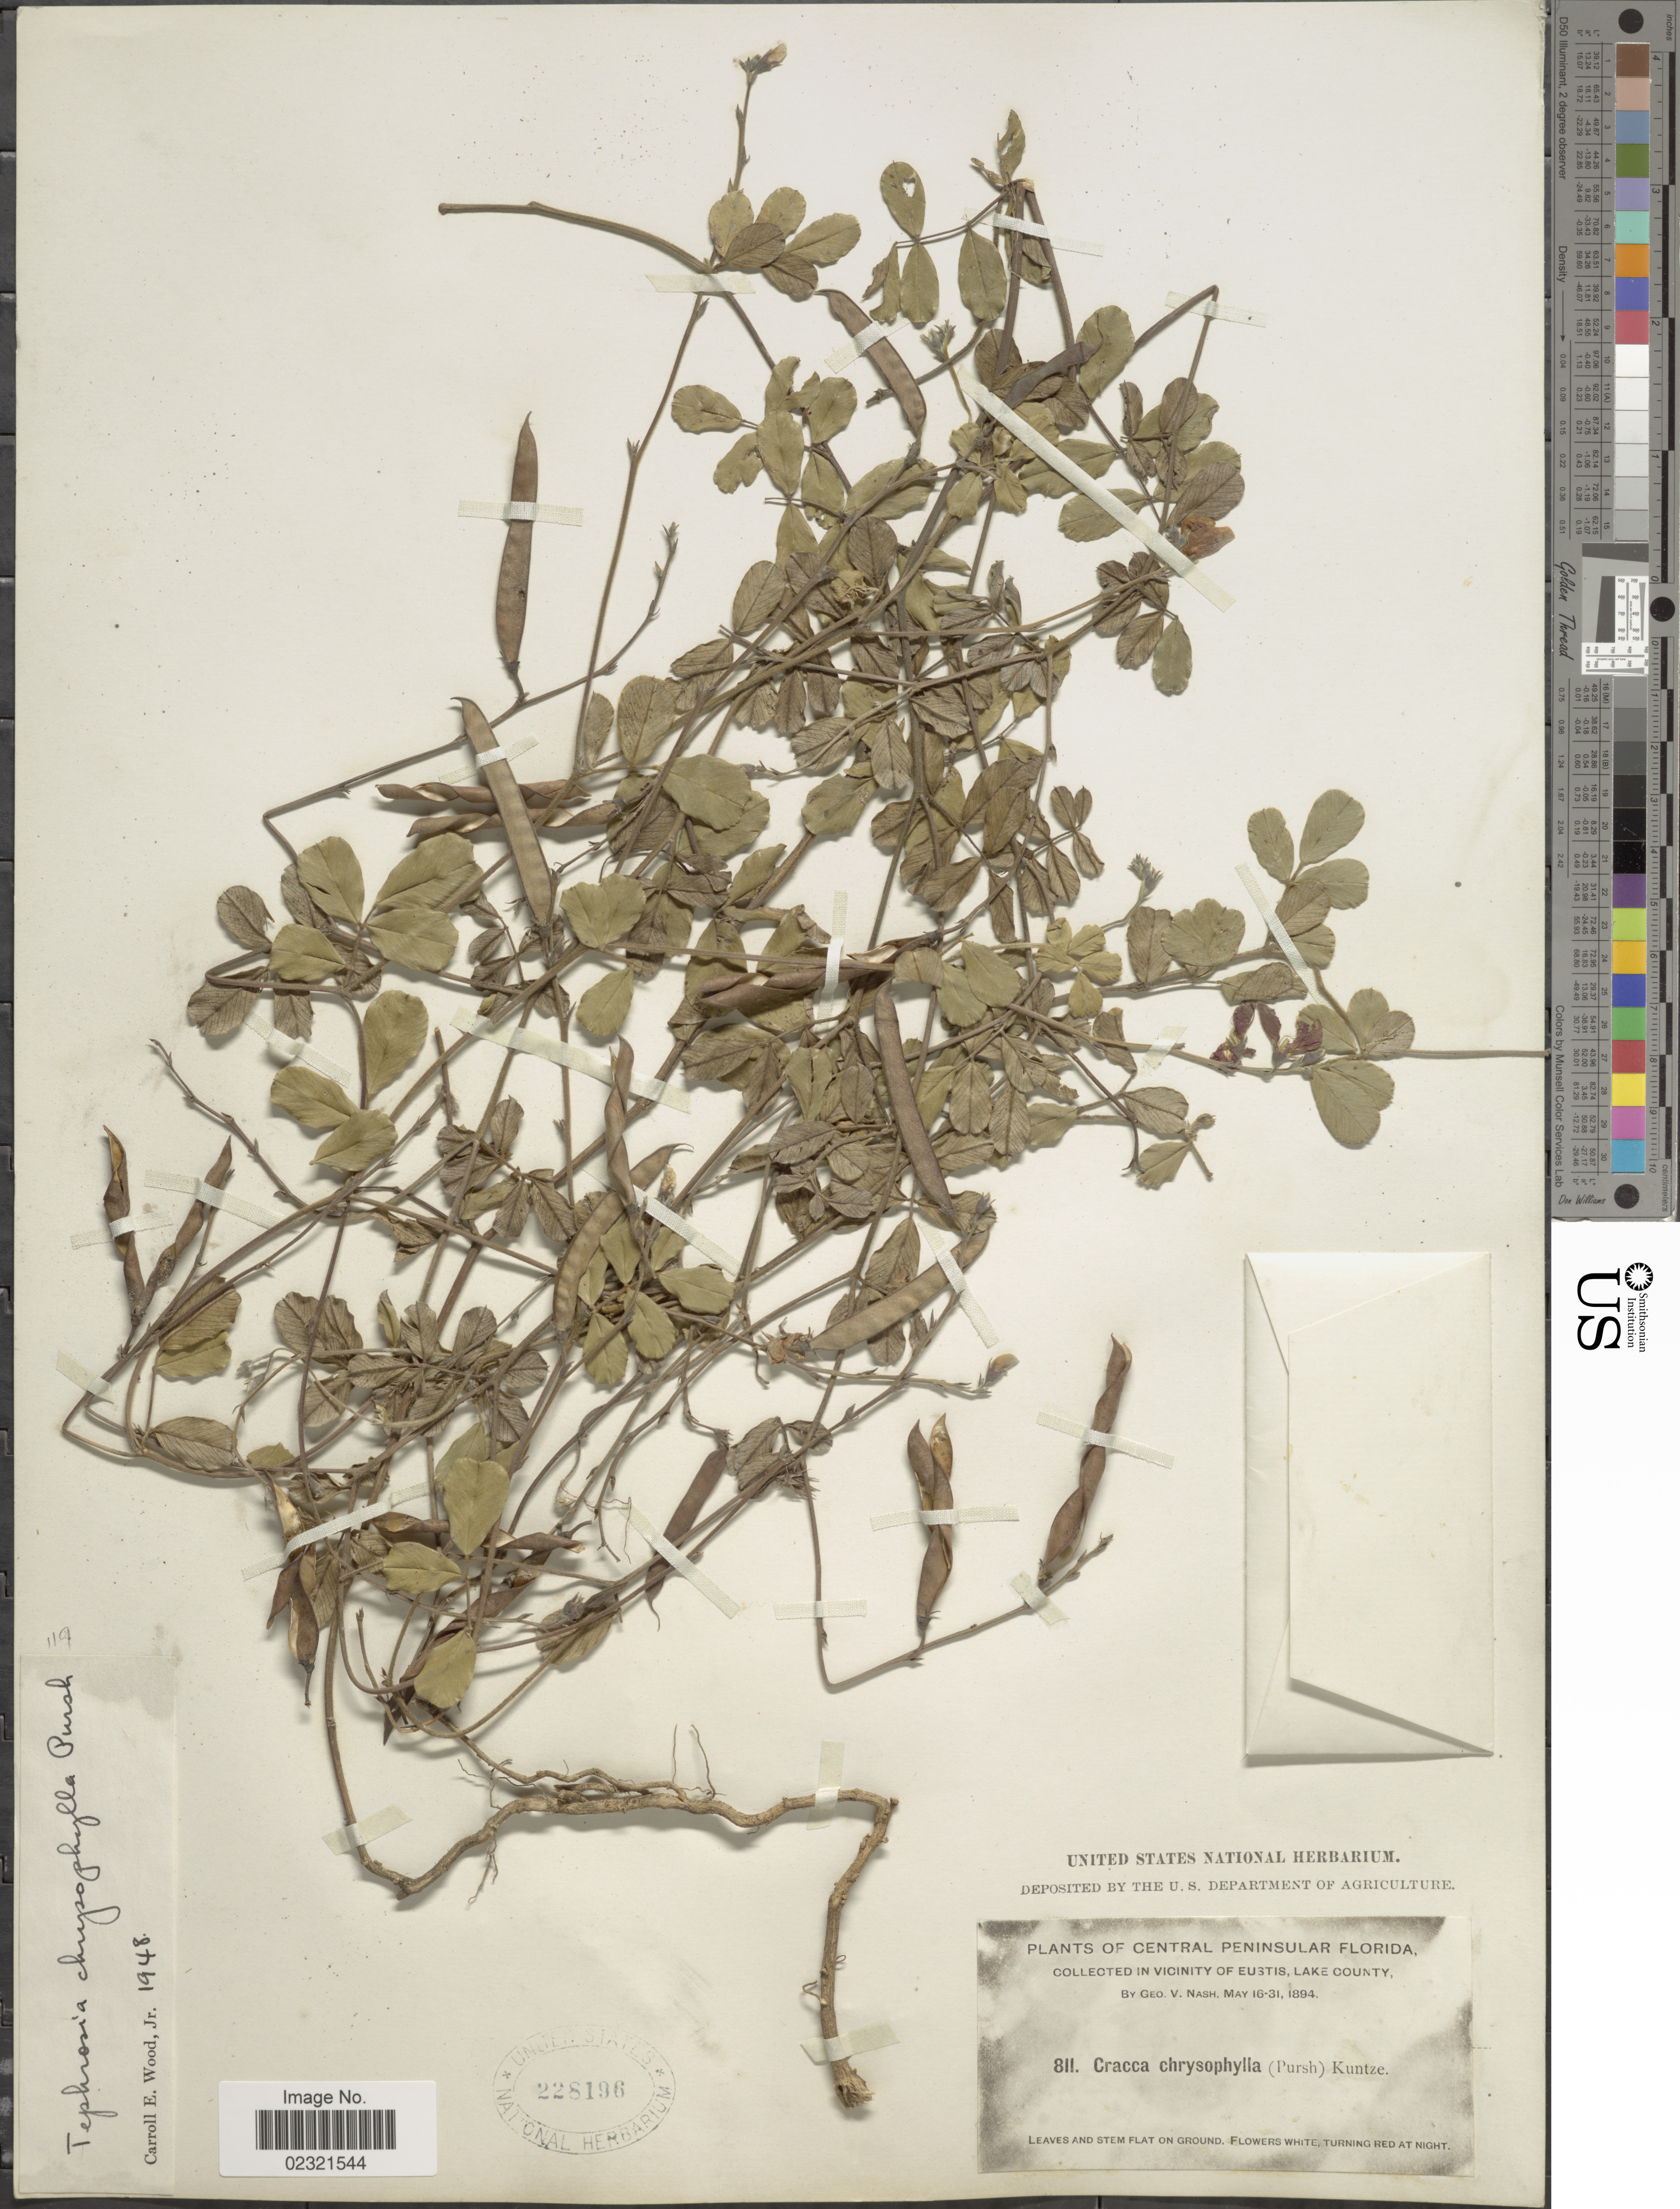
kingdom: Plantae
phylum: Tracheophyta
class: Magnoliopsida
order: Fabales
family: Fabaceae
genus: Tephrosia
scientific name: Tephrosia chrysophylla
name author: Pursh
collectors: G. V. Nash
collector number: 811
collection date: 1894-05-16/1894-05-31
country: United States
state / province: Florida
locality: Central Peninsular Florida. The vicinity of Eustis, Lake County.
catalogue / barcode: US 228196